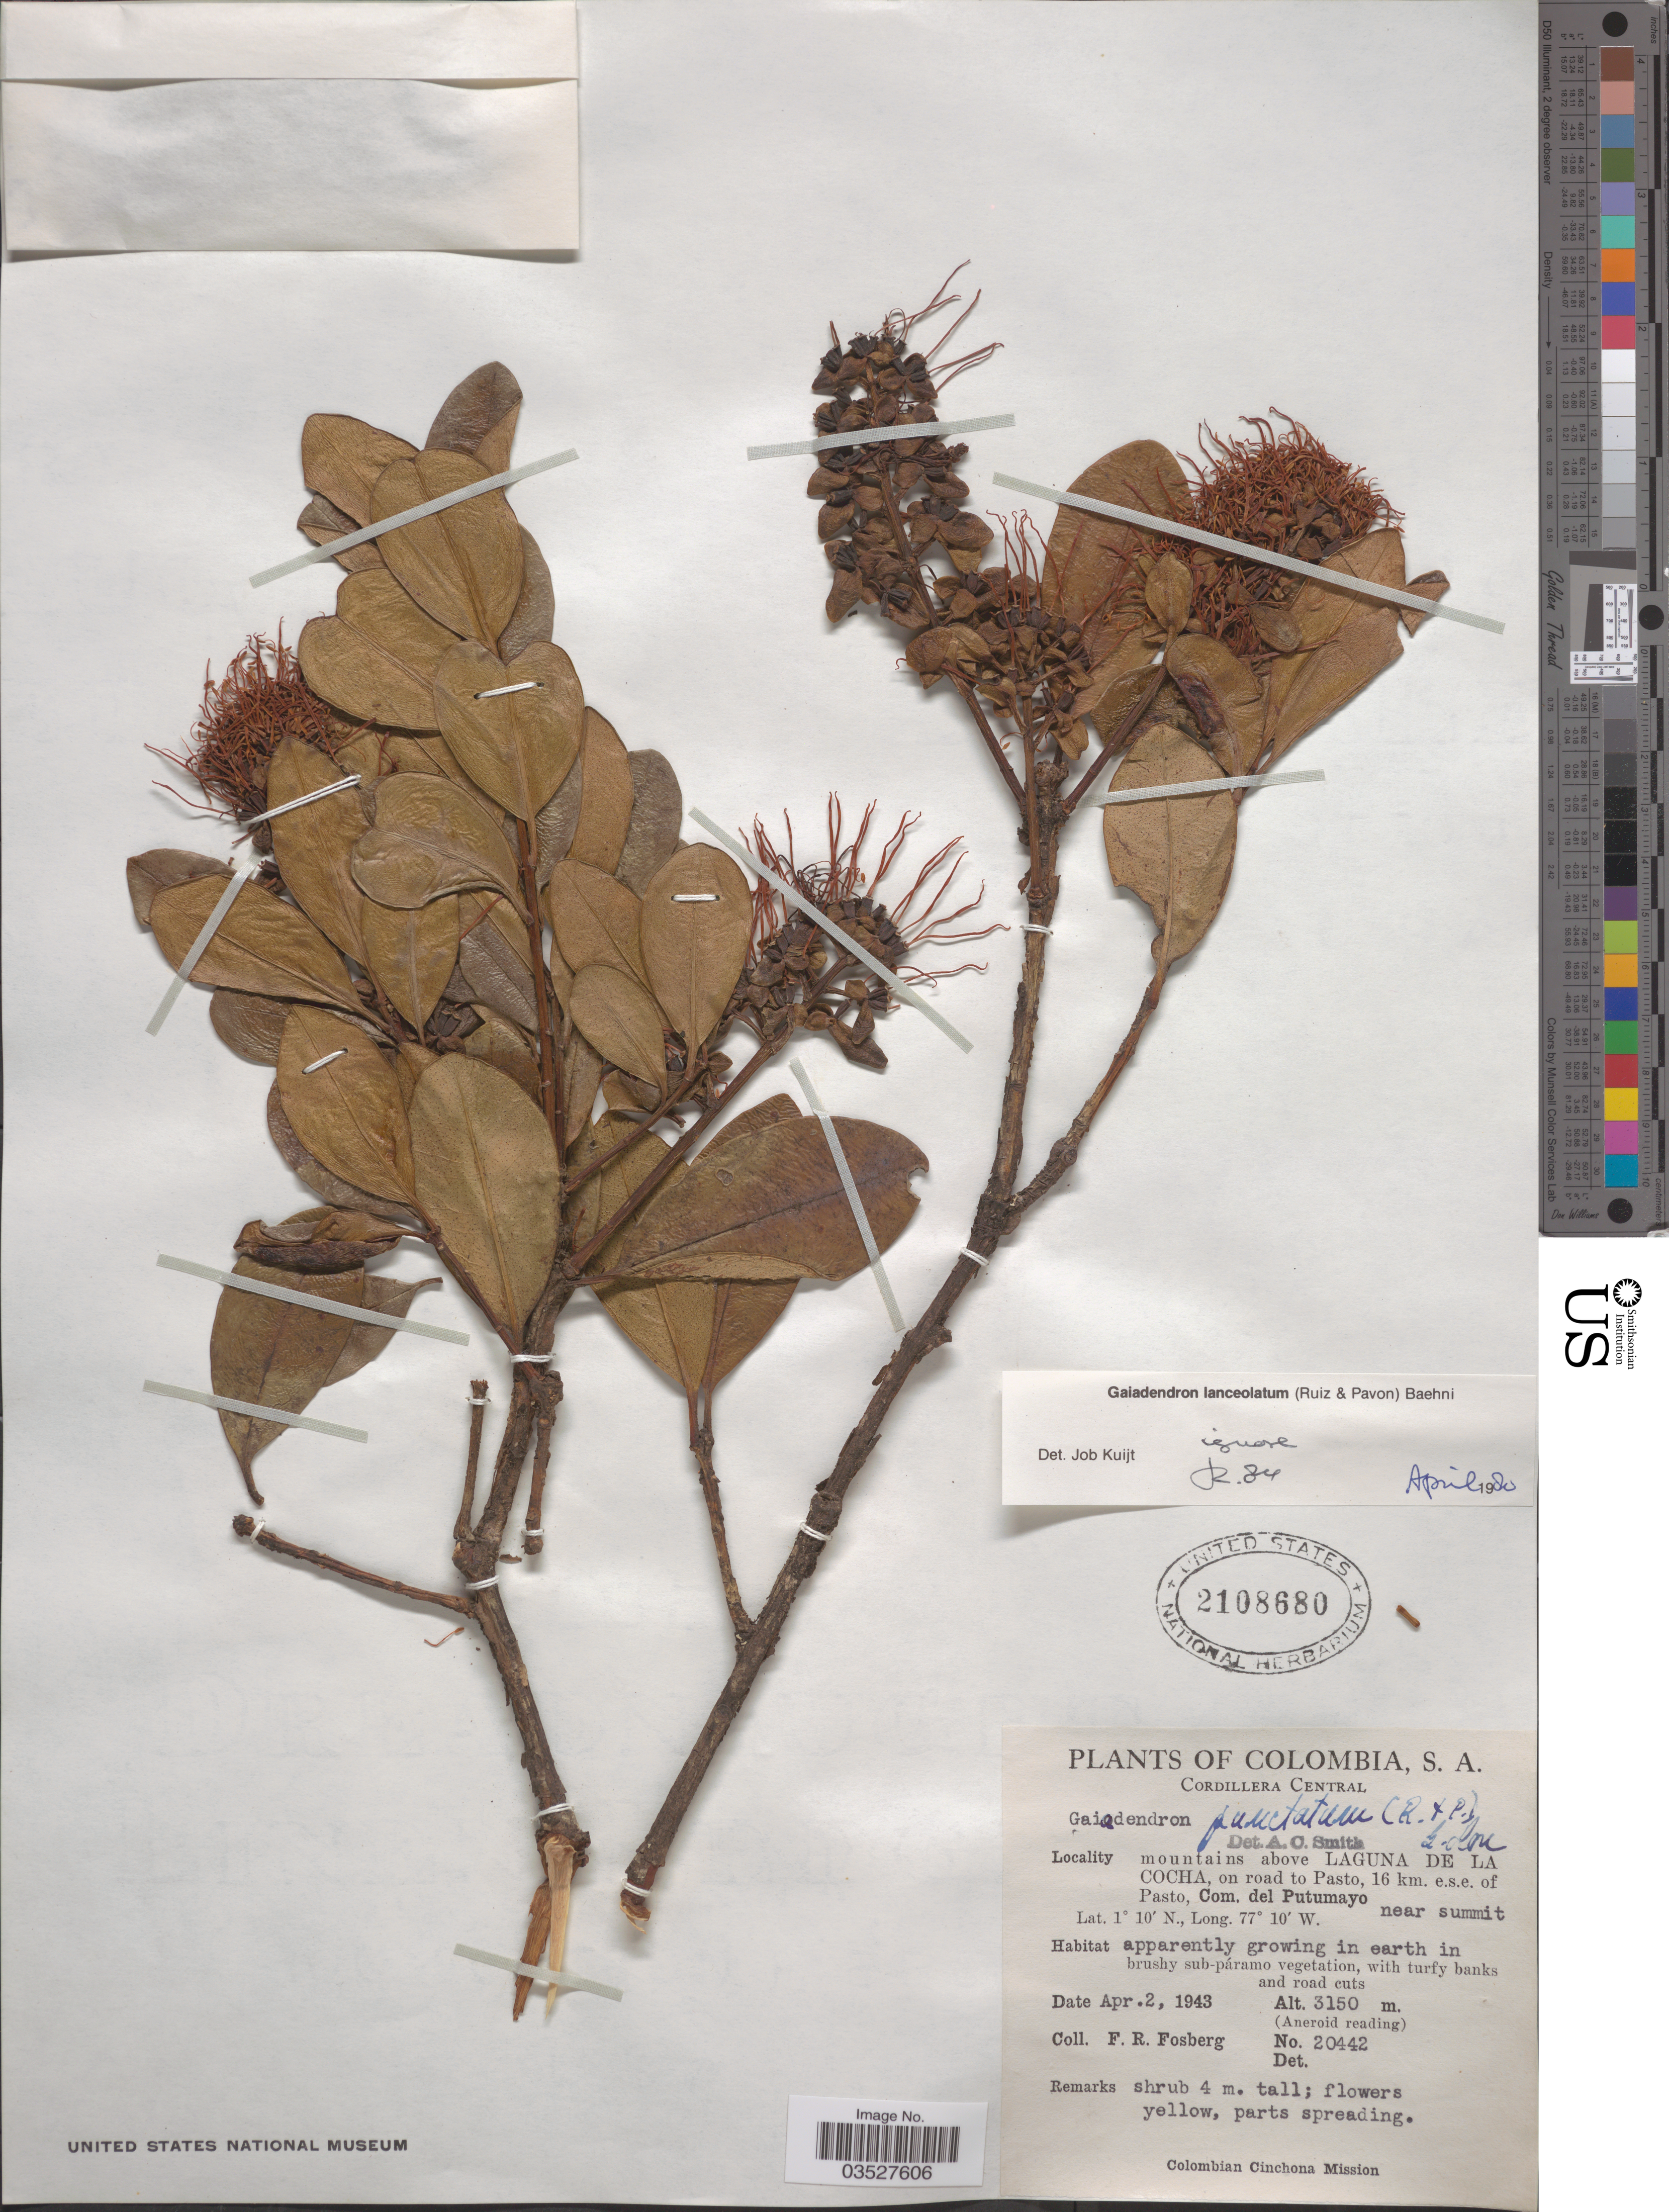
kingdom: Plantae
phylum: Tracheophyta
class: Magnoliopsida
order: Santalales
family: Loranthaceae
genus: Gaiadendron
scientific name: Gaiadendron punctatum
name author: (Ruiz & Pav.) G. Don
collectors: F. R. Fosberg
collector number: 20442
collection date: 1943-04-02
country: Colombia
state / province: Putumayo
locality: Cordillera Central. Mountains above Laguna de La Cocha, on road to Pasto, 16 km. e.s.e. of Pasto, Com. del Putumayo near summit.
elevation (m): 3150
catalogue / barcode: US 2108680